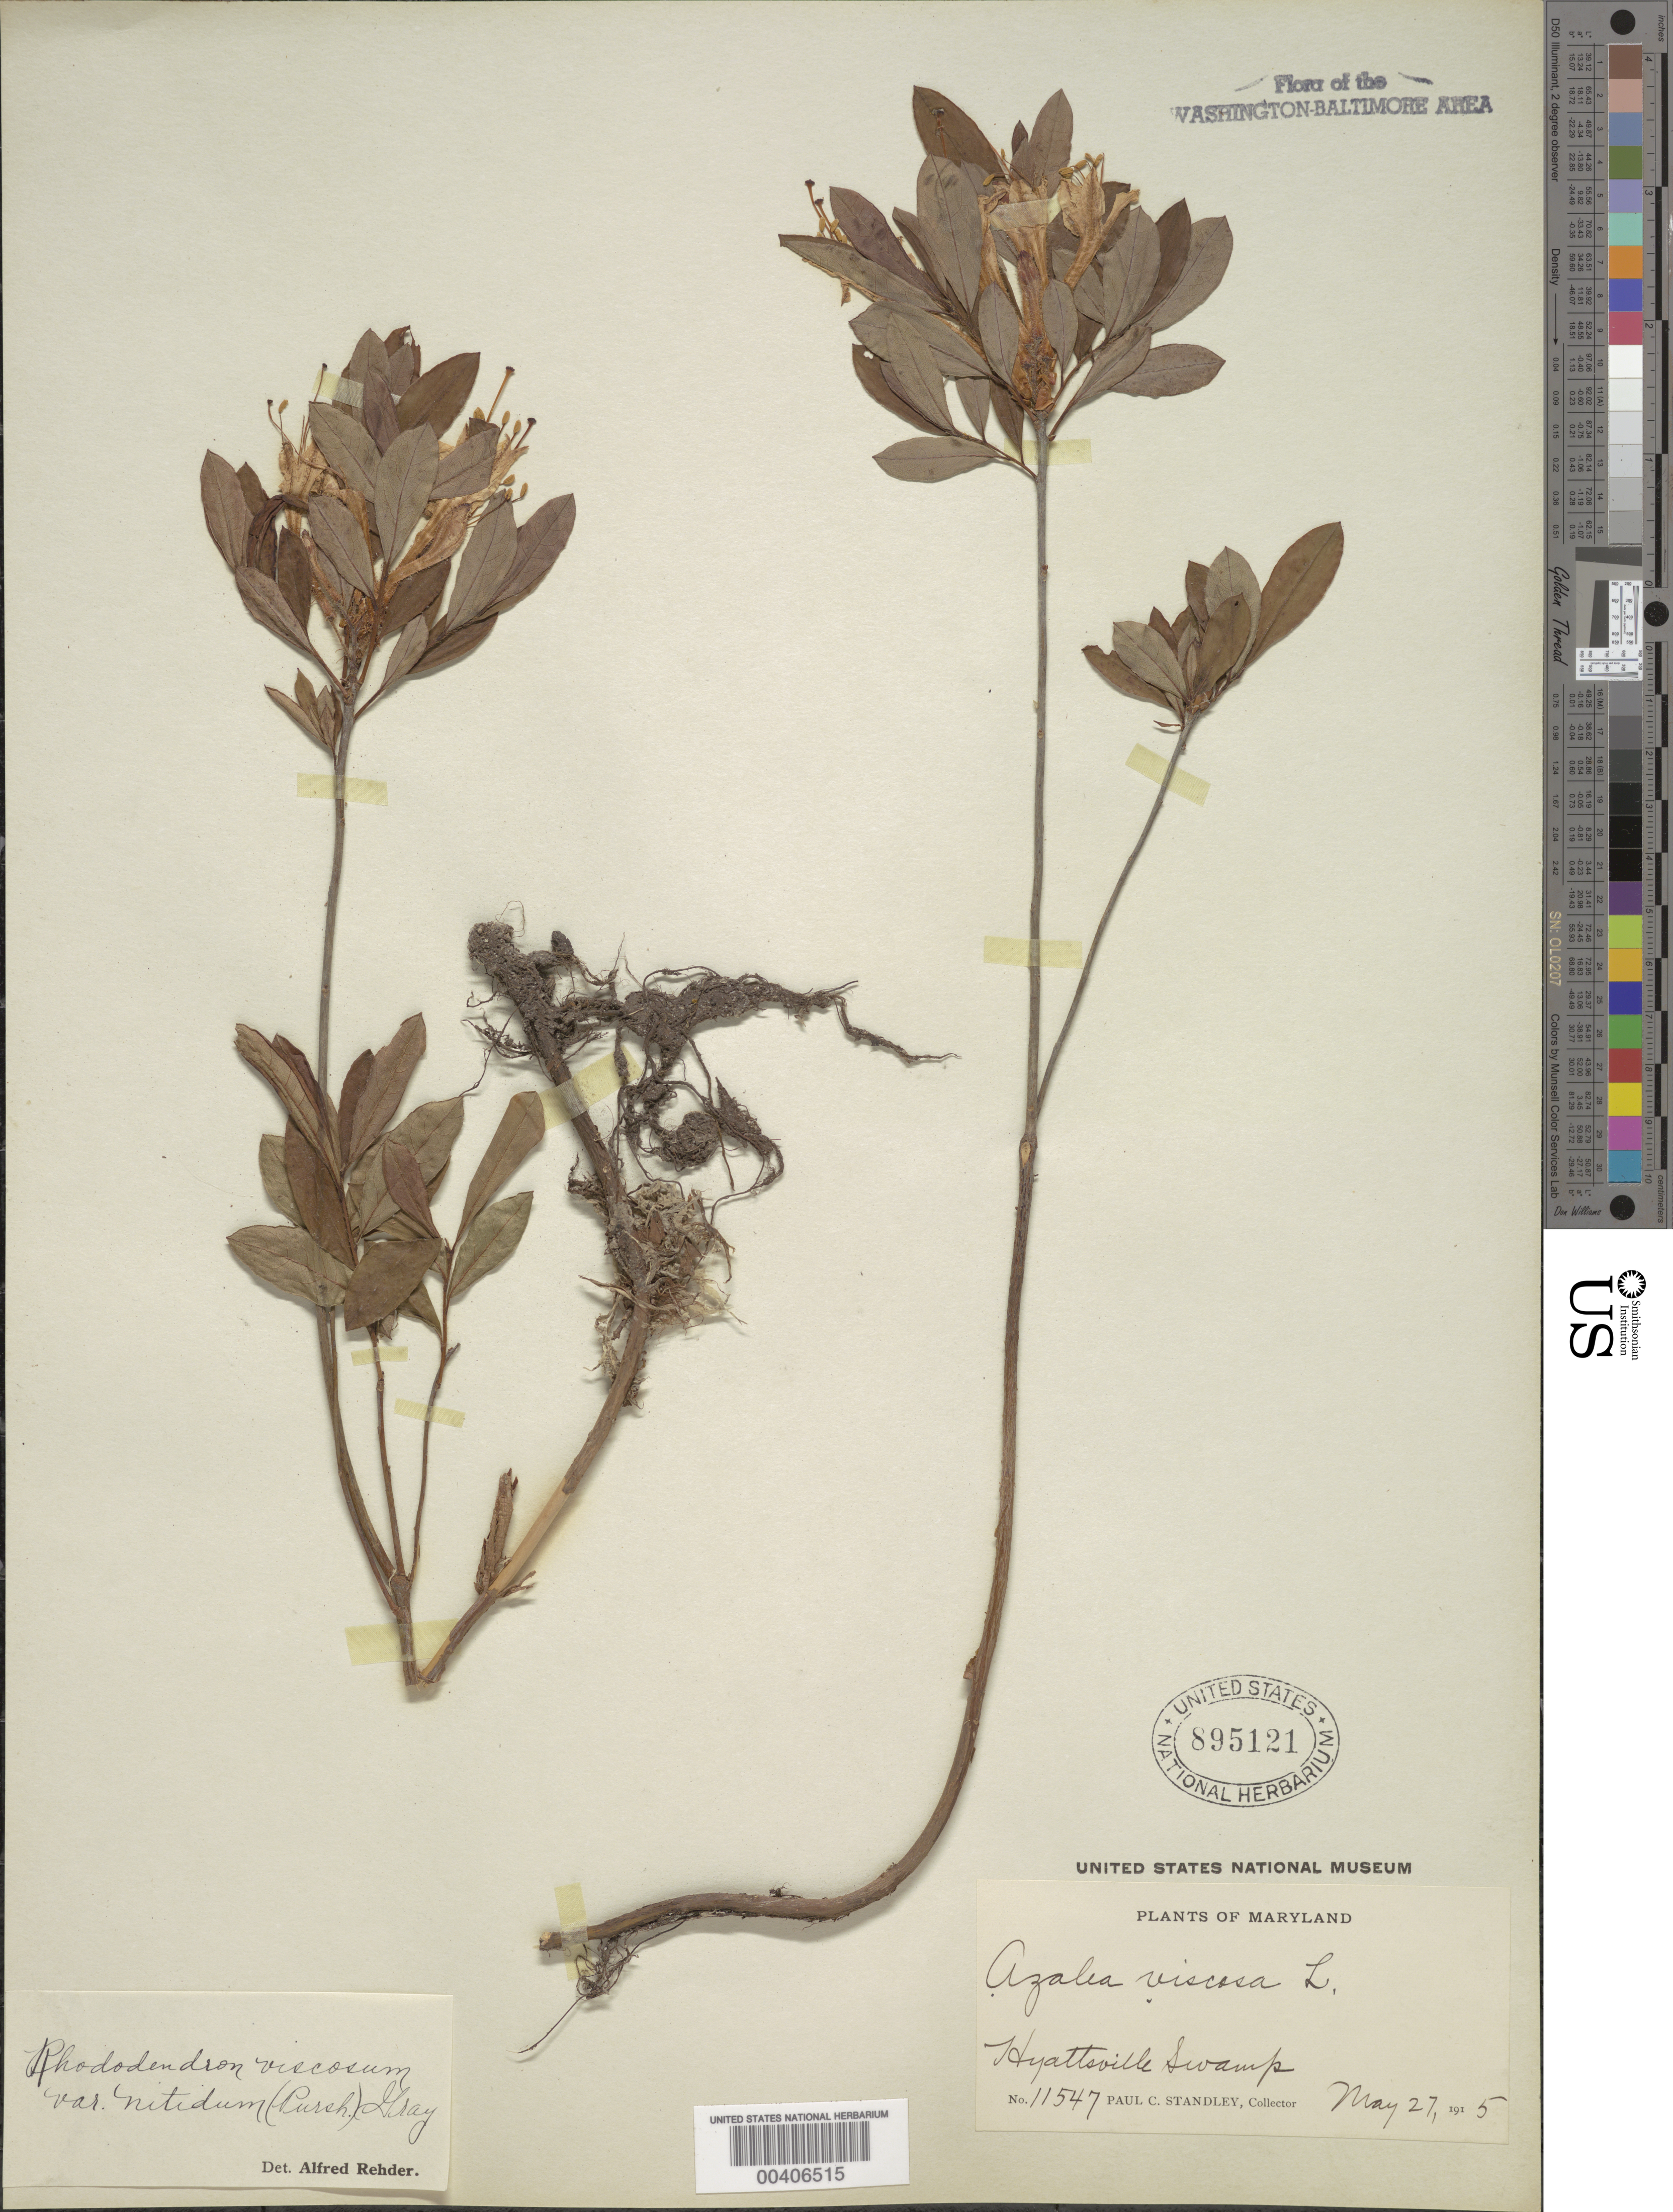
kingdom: Plantae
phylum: Tracheophyta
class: Magnoliopsida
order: Ericales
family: Ericaceae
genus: Rhododendron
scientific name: Rhododendron viscosum var. nitidum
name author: (Pursh) A. Gray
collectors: P. C. Standley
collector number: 11547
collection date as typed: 27 May 1915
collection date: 1915-05-27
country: United States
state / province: Maryland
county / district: Prince George's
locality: Hyattsville Swamp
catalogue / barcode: US 895121